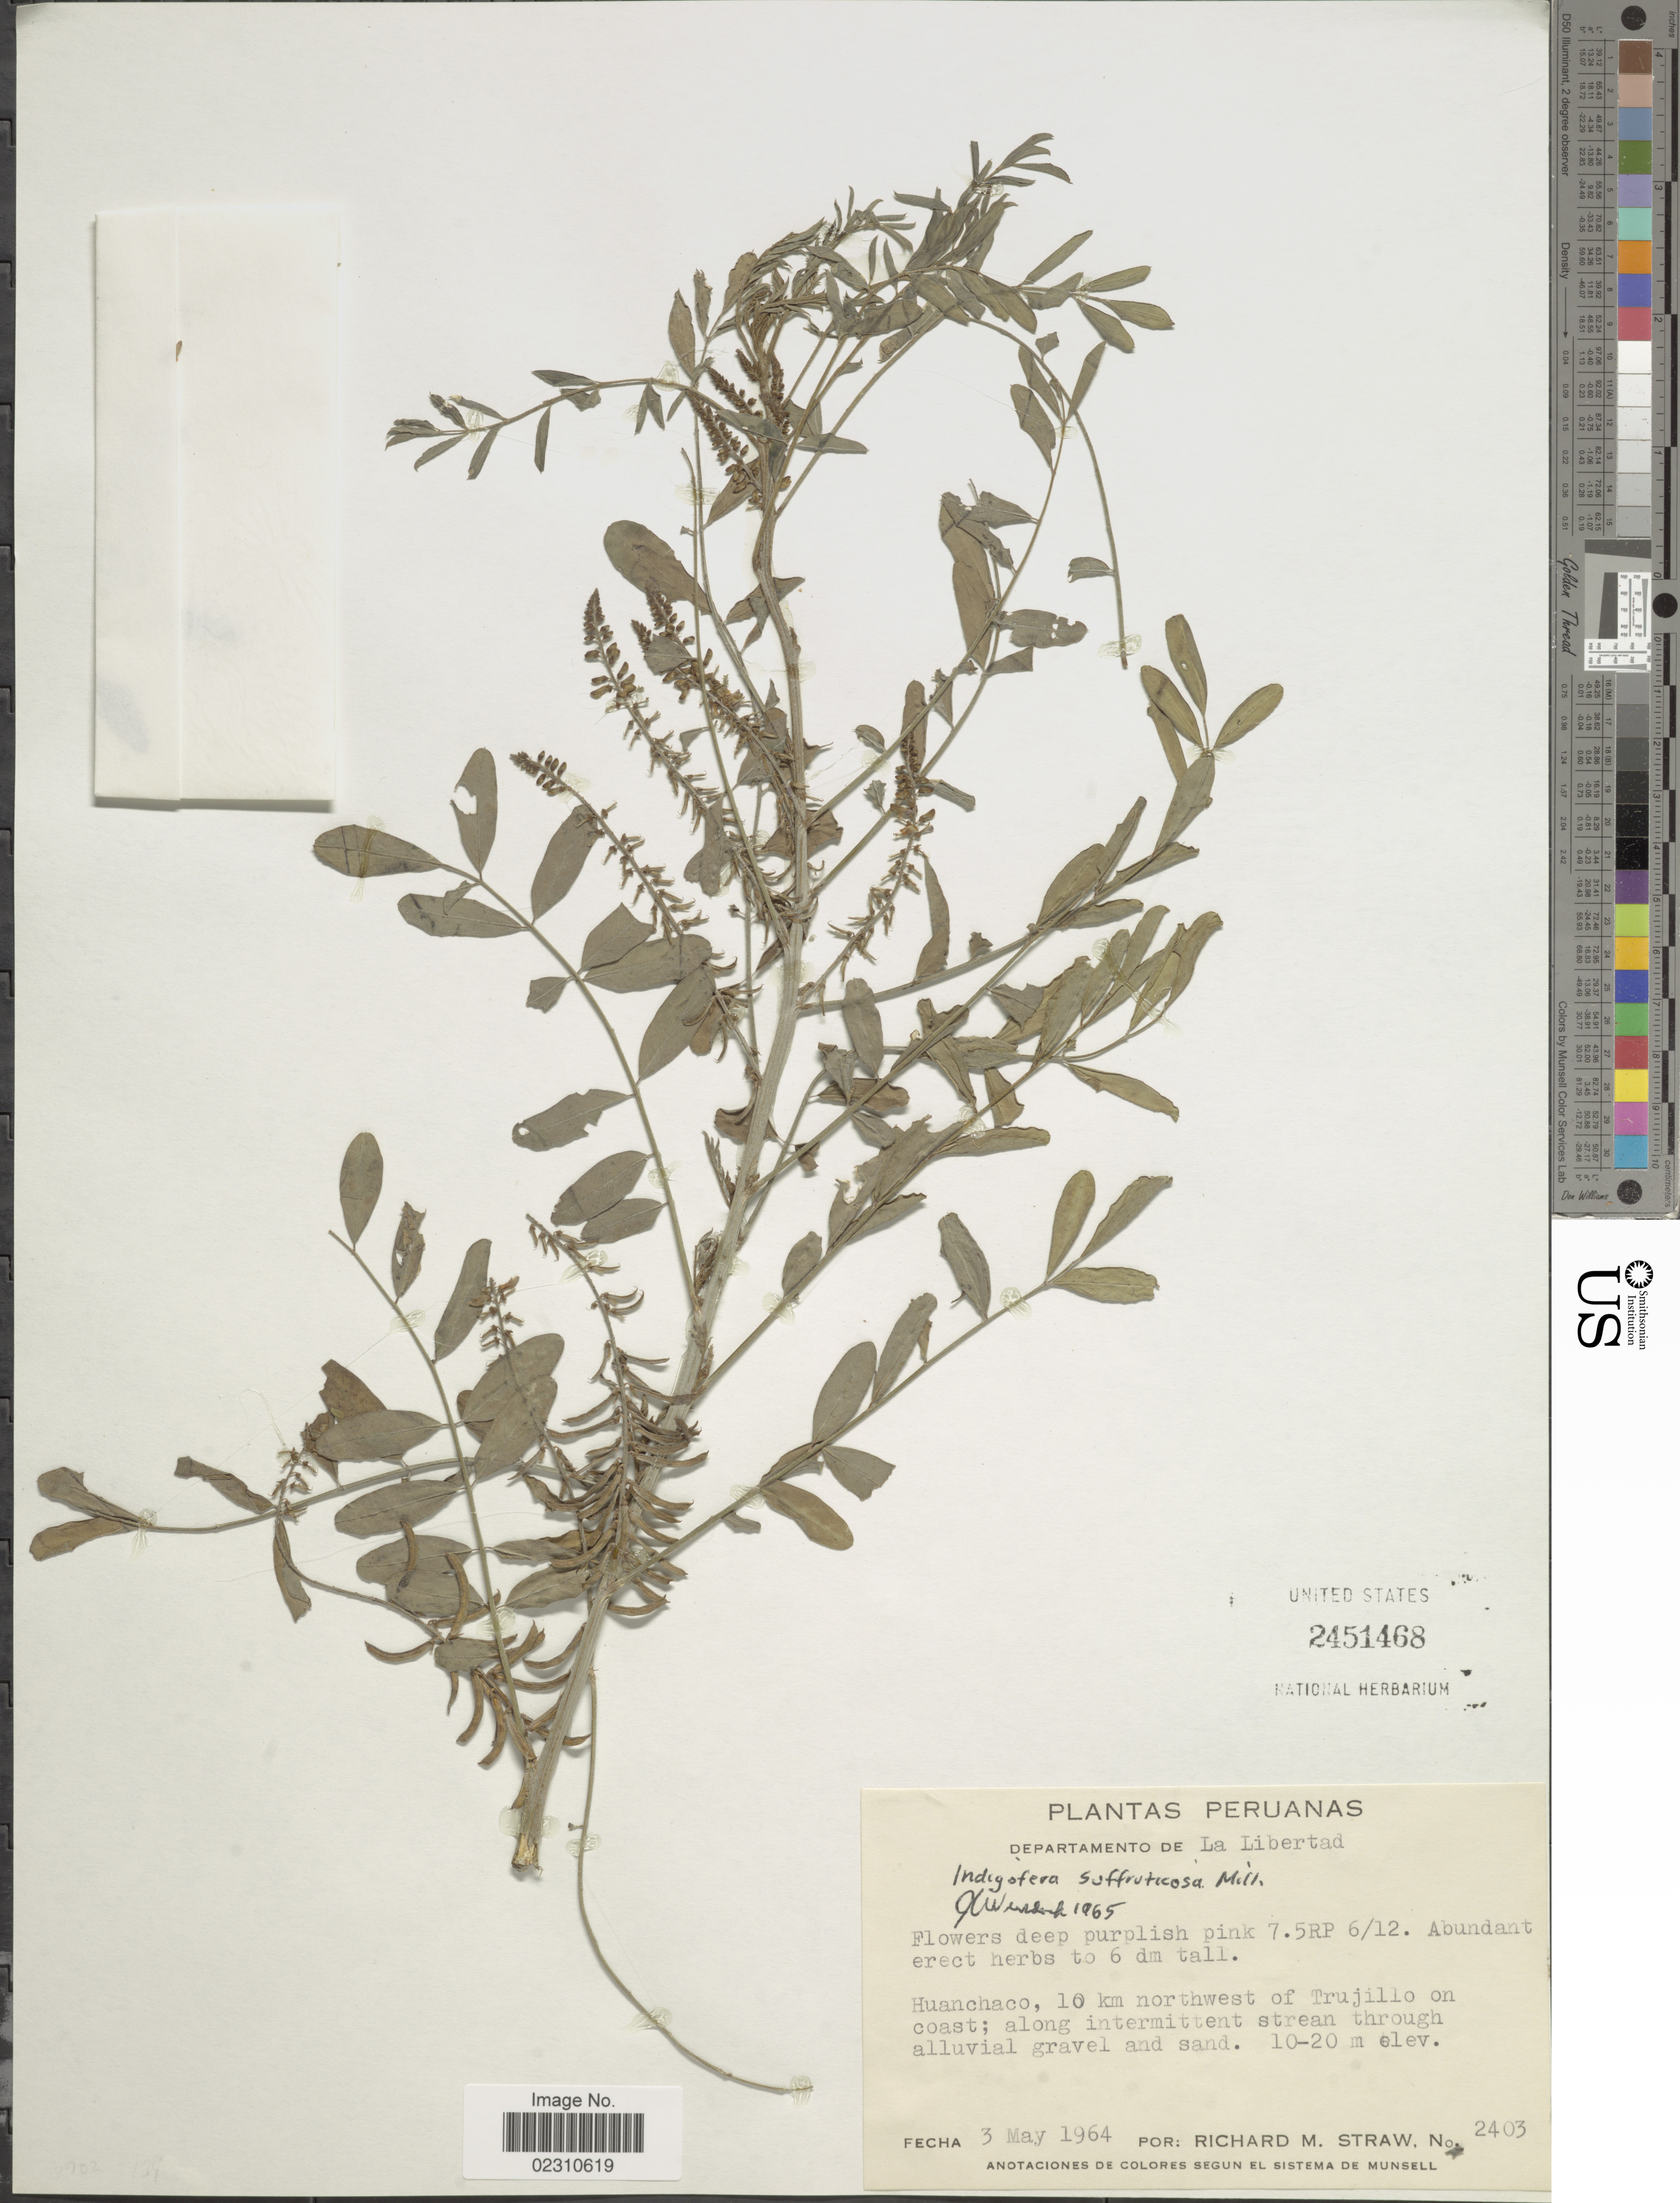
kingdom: Plantae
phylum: Tracheophyta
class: Magnoliopsida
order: Fabales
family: Fabaceae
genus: Indigofera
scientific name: Indigofera suffruticosa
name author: Mill.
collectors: R. M. Straw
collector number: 2403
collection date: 1964-05-03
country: Peru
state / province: La Libertad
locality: Departamento de La Libertad. Huanchaco, 10 km northwest of Trujillo on coast; along intermittent stream through alluvial gravel and san.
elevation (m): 10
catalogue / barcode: US 2451468